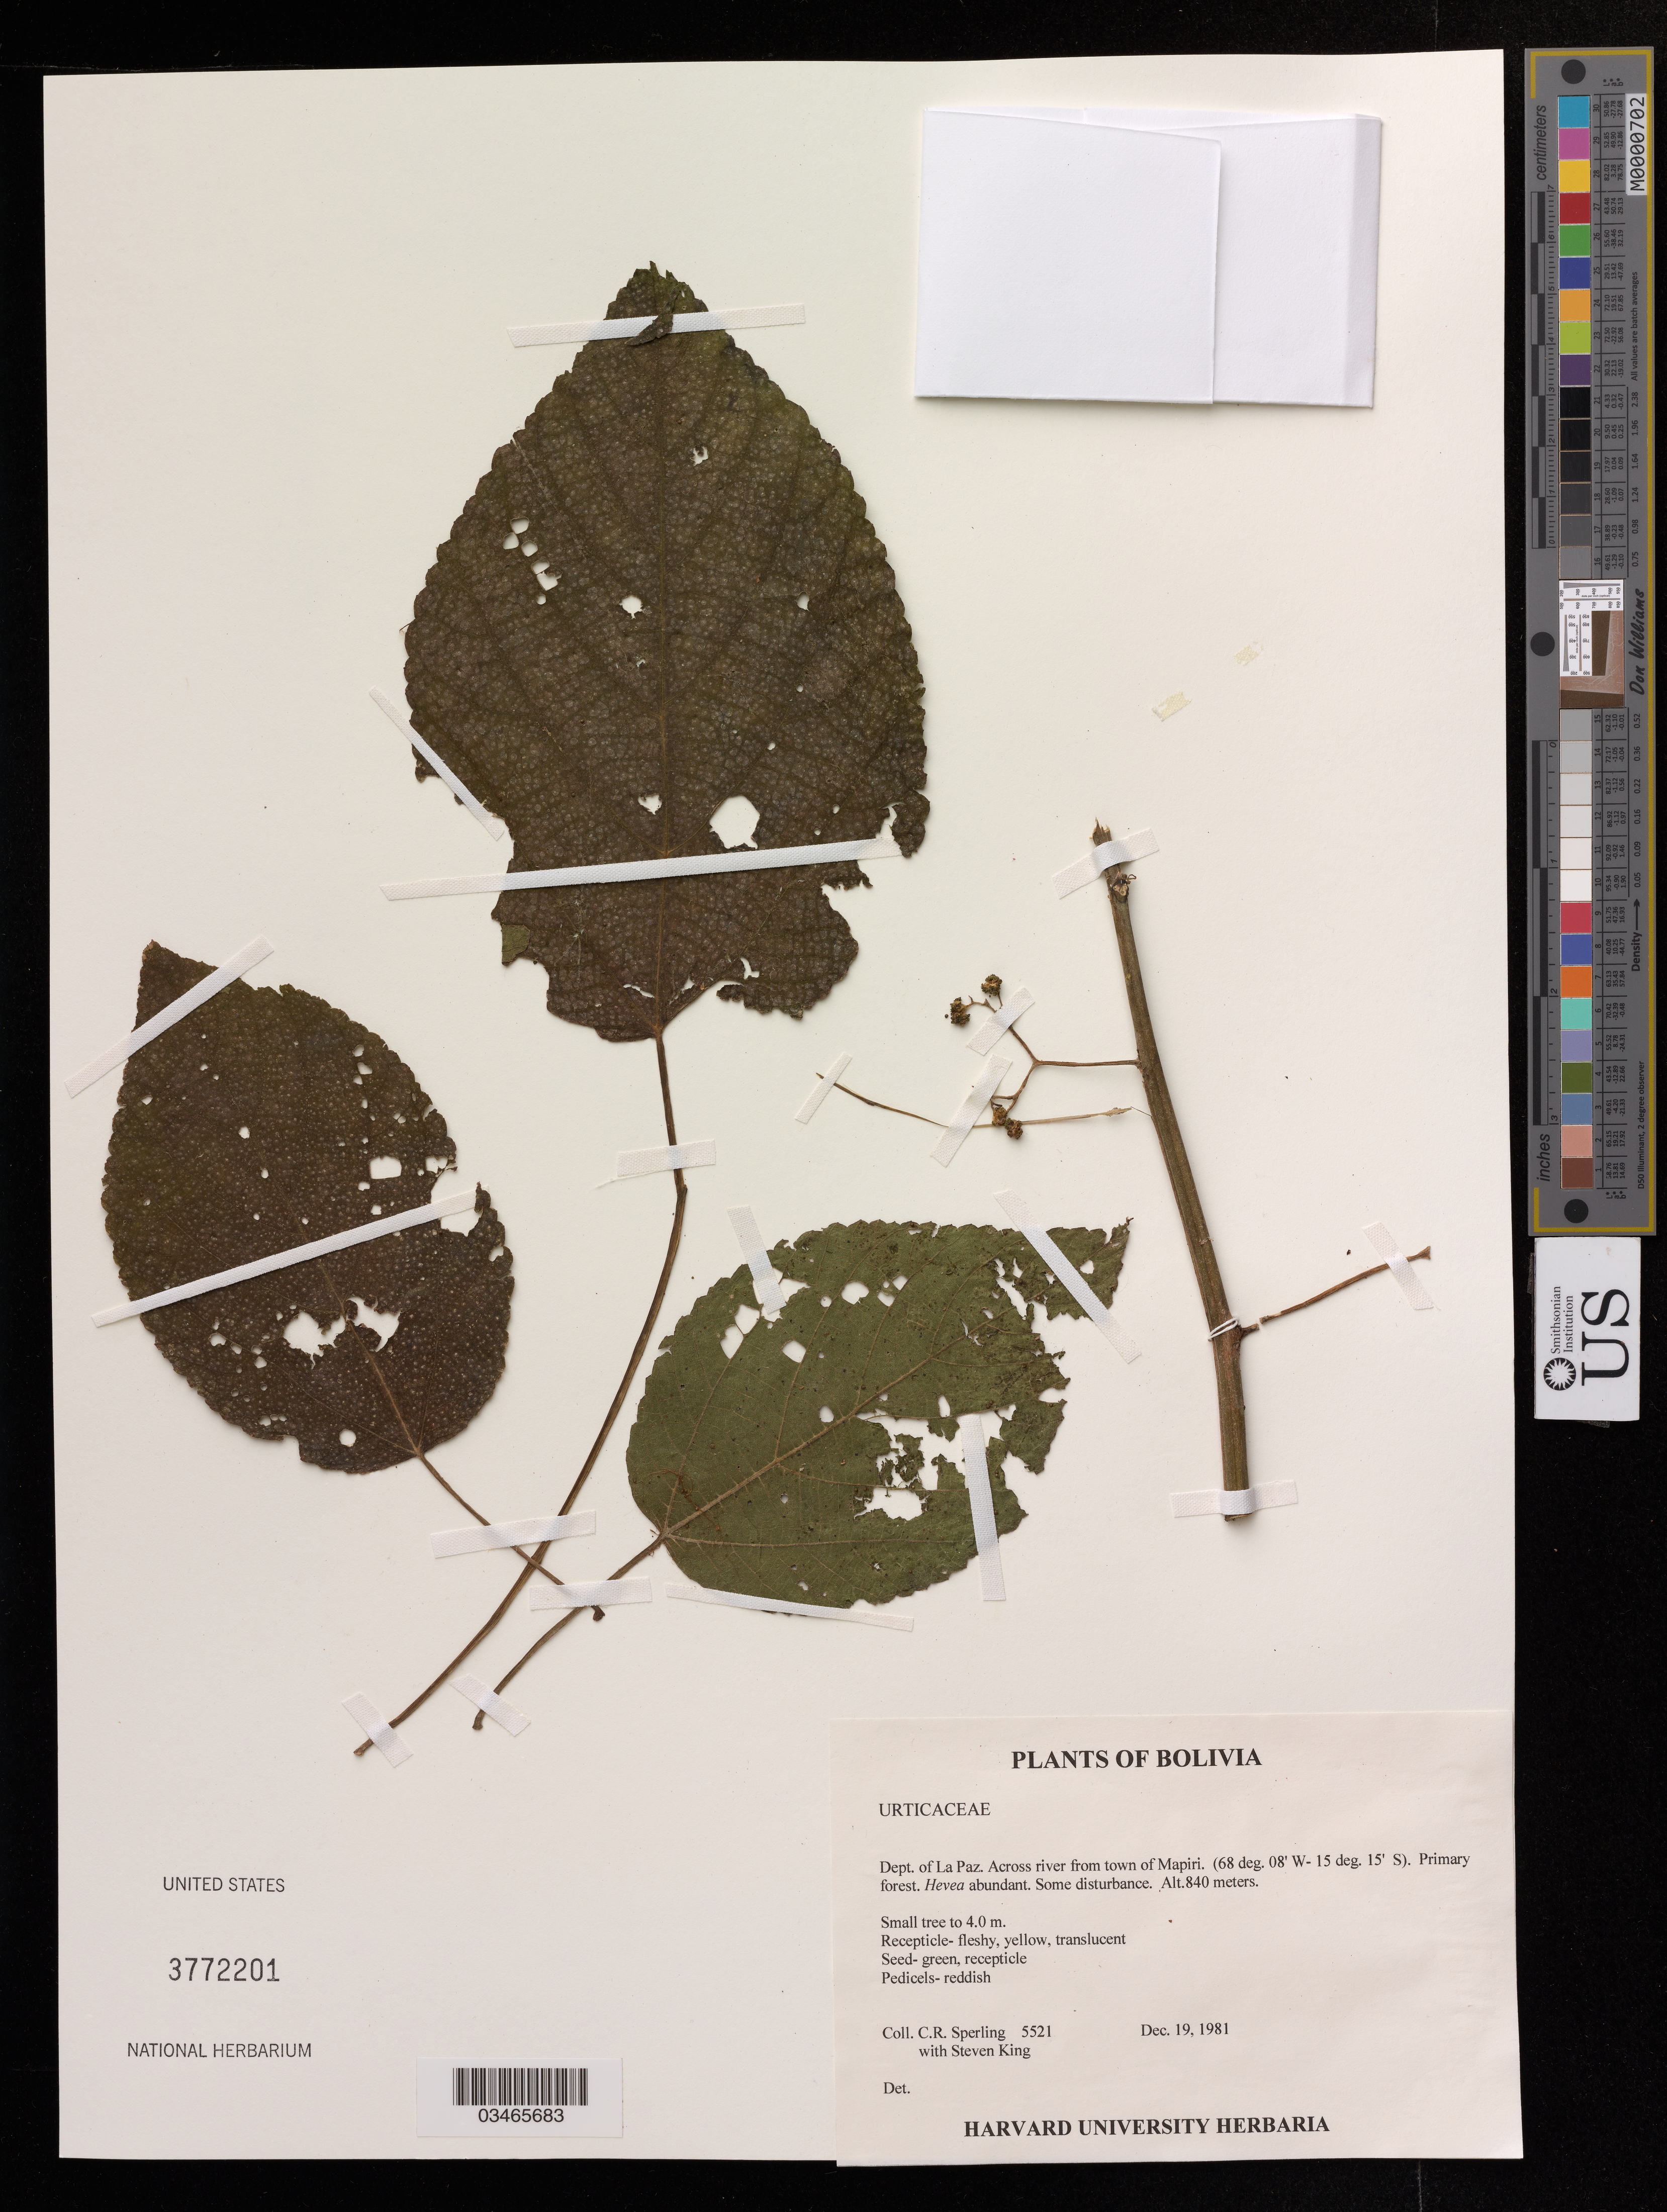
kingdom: Plantae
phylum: Tracheophyta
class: Magnoliopsida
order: Rosales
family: Urticaceae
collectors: C. R. Sperling & S. King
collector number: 5521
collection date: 1981-12-19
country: Bolivia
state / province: La Paz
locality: Across river from town of Mapiri.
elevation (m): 840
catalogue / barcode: US 3772201